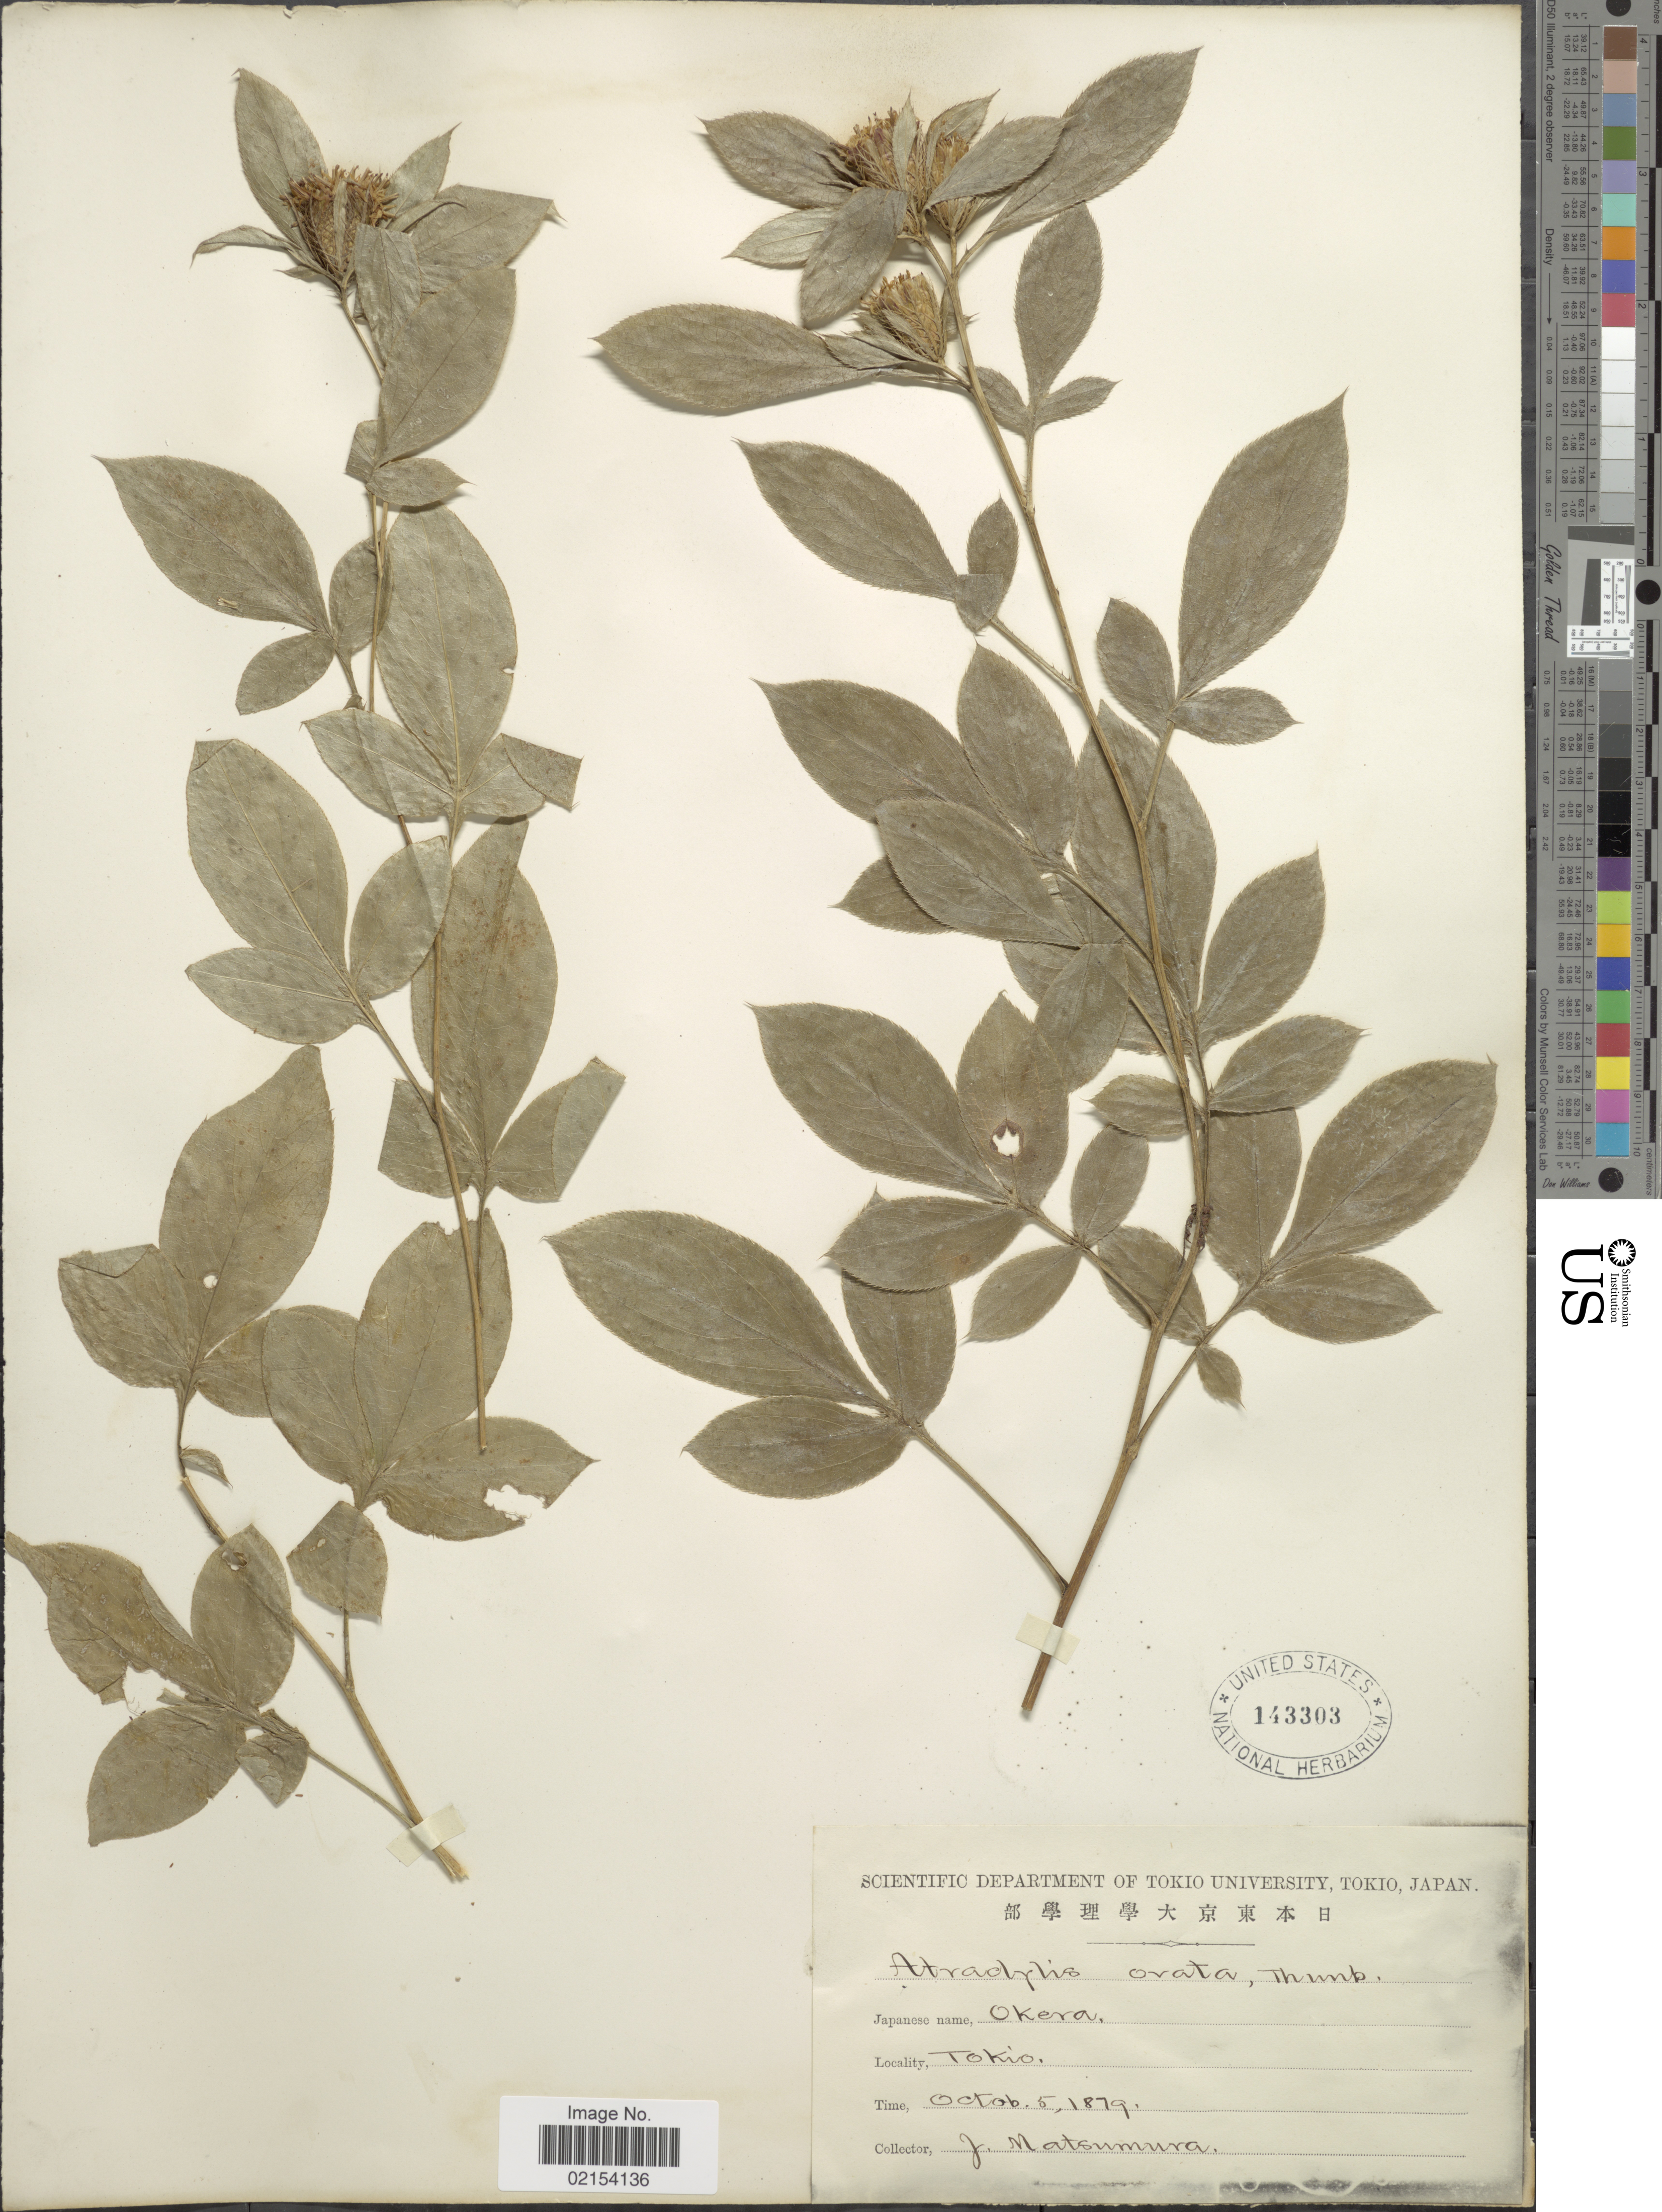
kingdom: Plantae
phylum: Tracheophyta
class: Magnoliopsida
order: Asterales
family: Asteraceae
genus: Atractylodes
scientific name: Atractylodes ovata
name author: (Thunb.) DC.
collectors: J. Matsumura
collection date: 1879-10-04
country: Japan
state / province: Tokyo, Federal City of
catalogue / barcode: US 143303